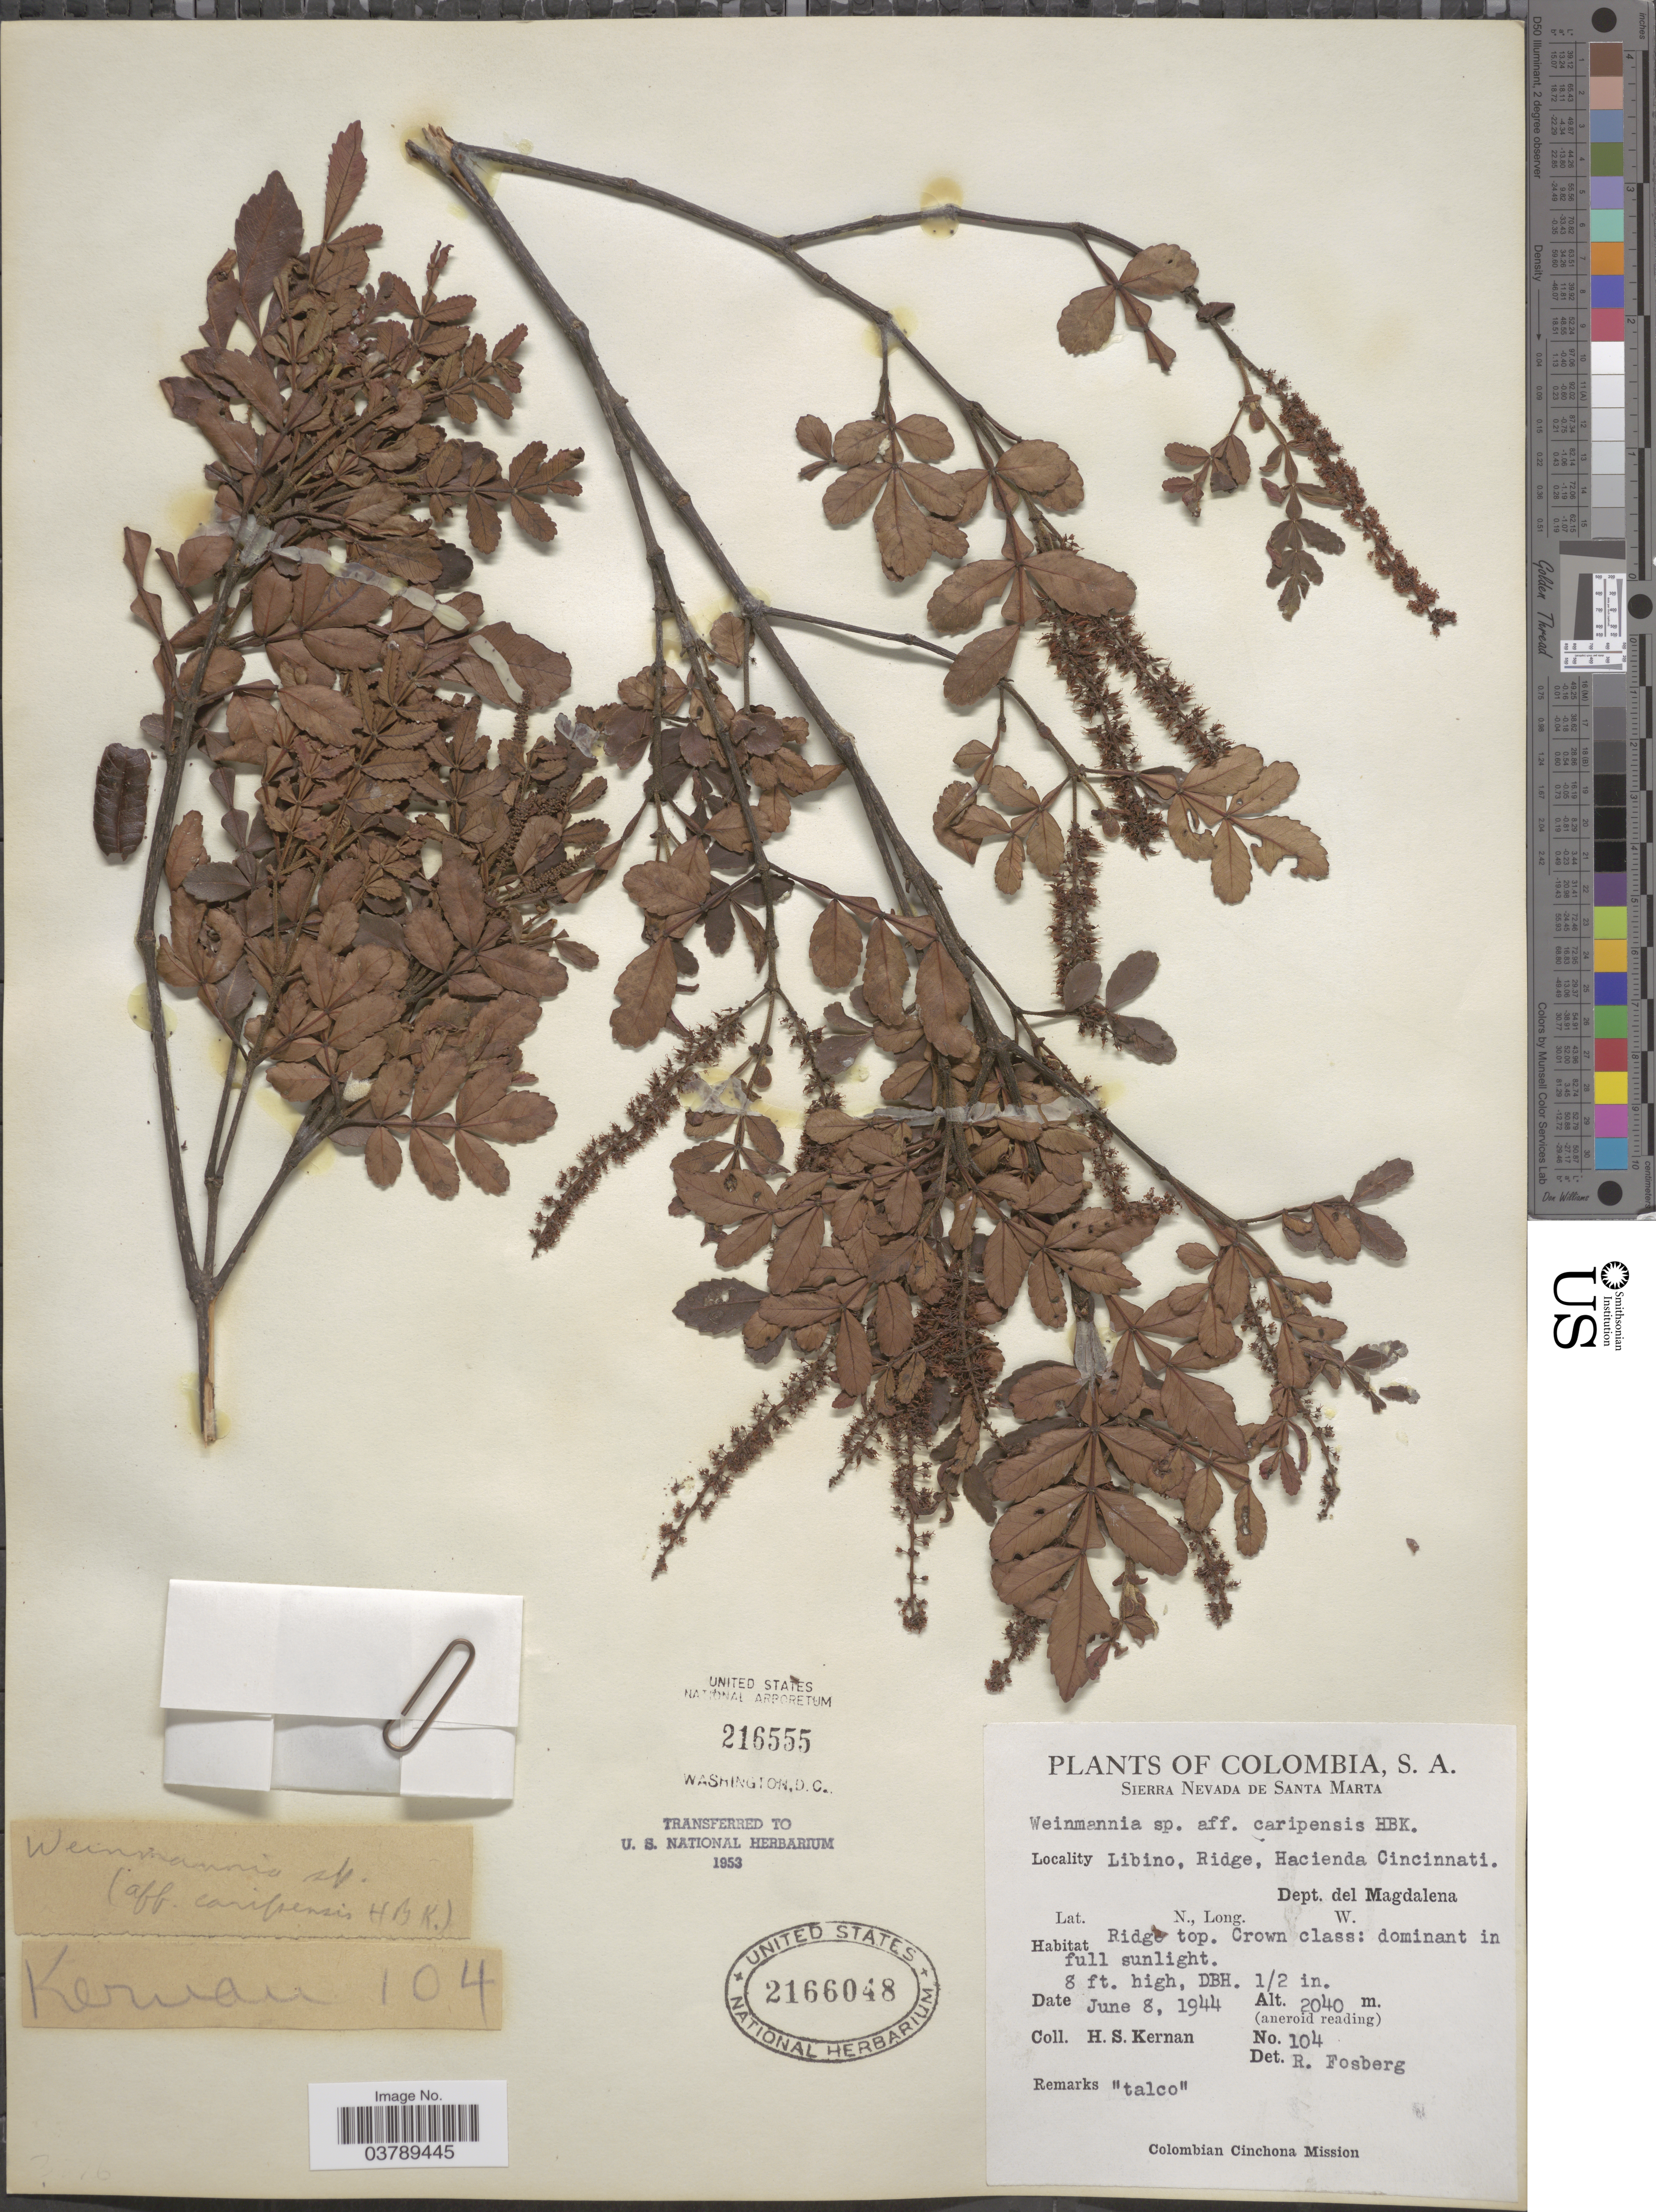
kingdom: Plantae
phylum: Tracheophyta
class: Magnoliopsida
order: Oxalidales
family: Cunoniaceae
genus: Weinmannia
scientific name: Weinmannia pinnata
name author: L.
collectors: H. Kernan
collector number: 104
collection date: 1944-06-08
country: Colombia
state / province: Magdalena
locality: Sierra Nevada de Santa Marta. Libino Ridge, Hacienda Cincinatti. Dept. del Magdalena.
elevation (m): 2040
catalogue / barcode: US 2166048